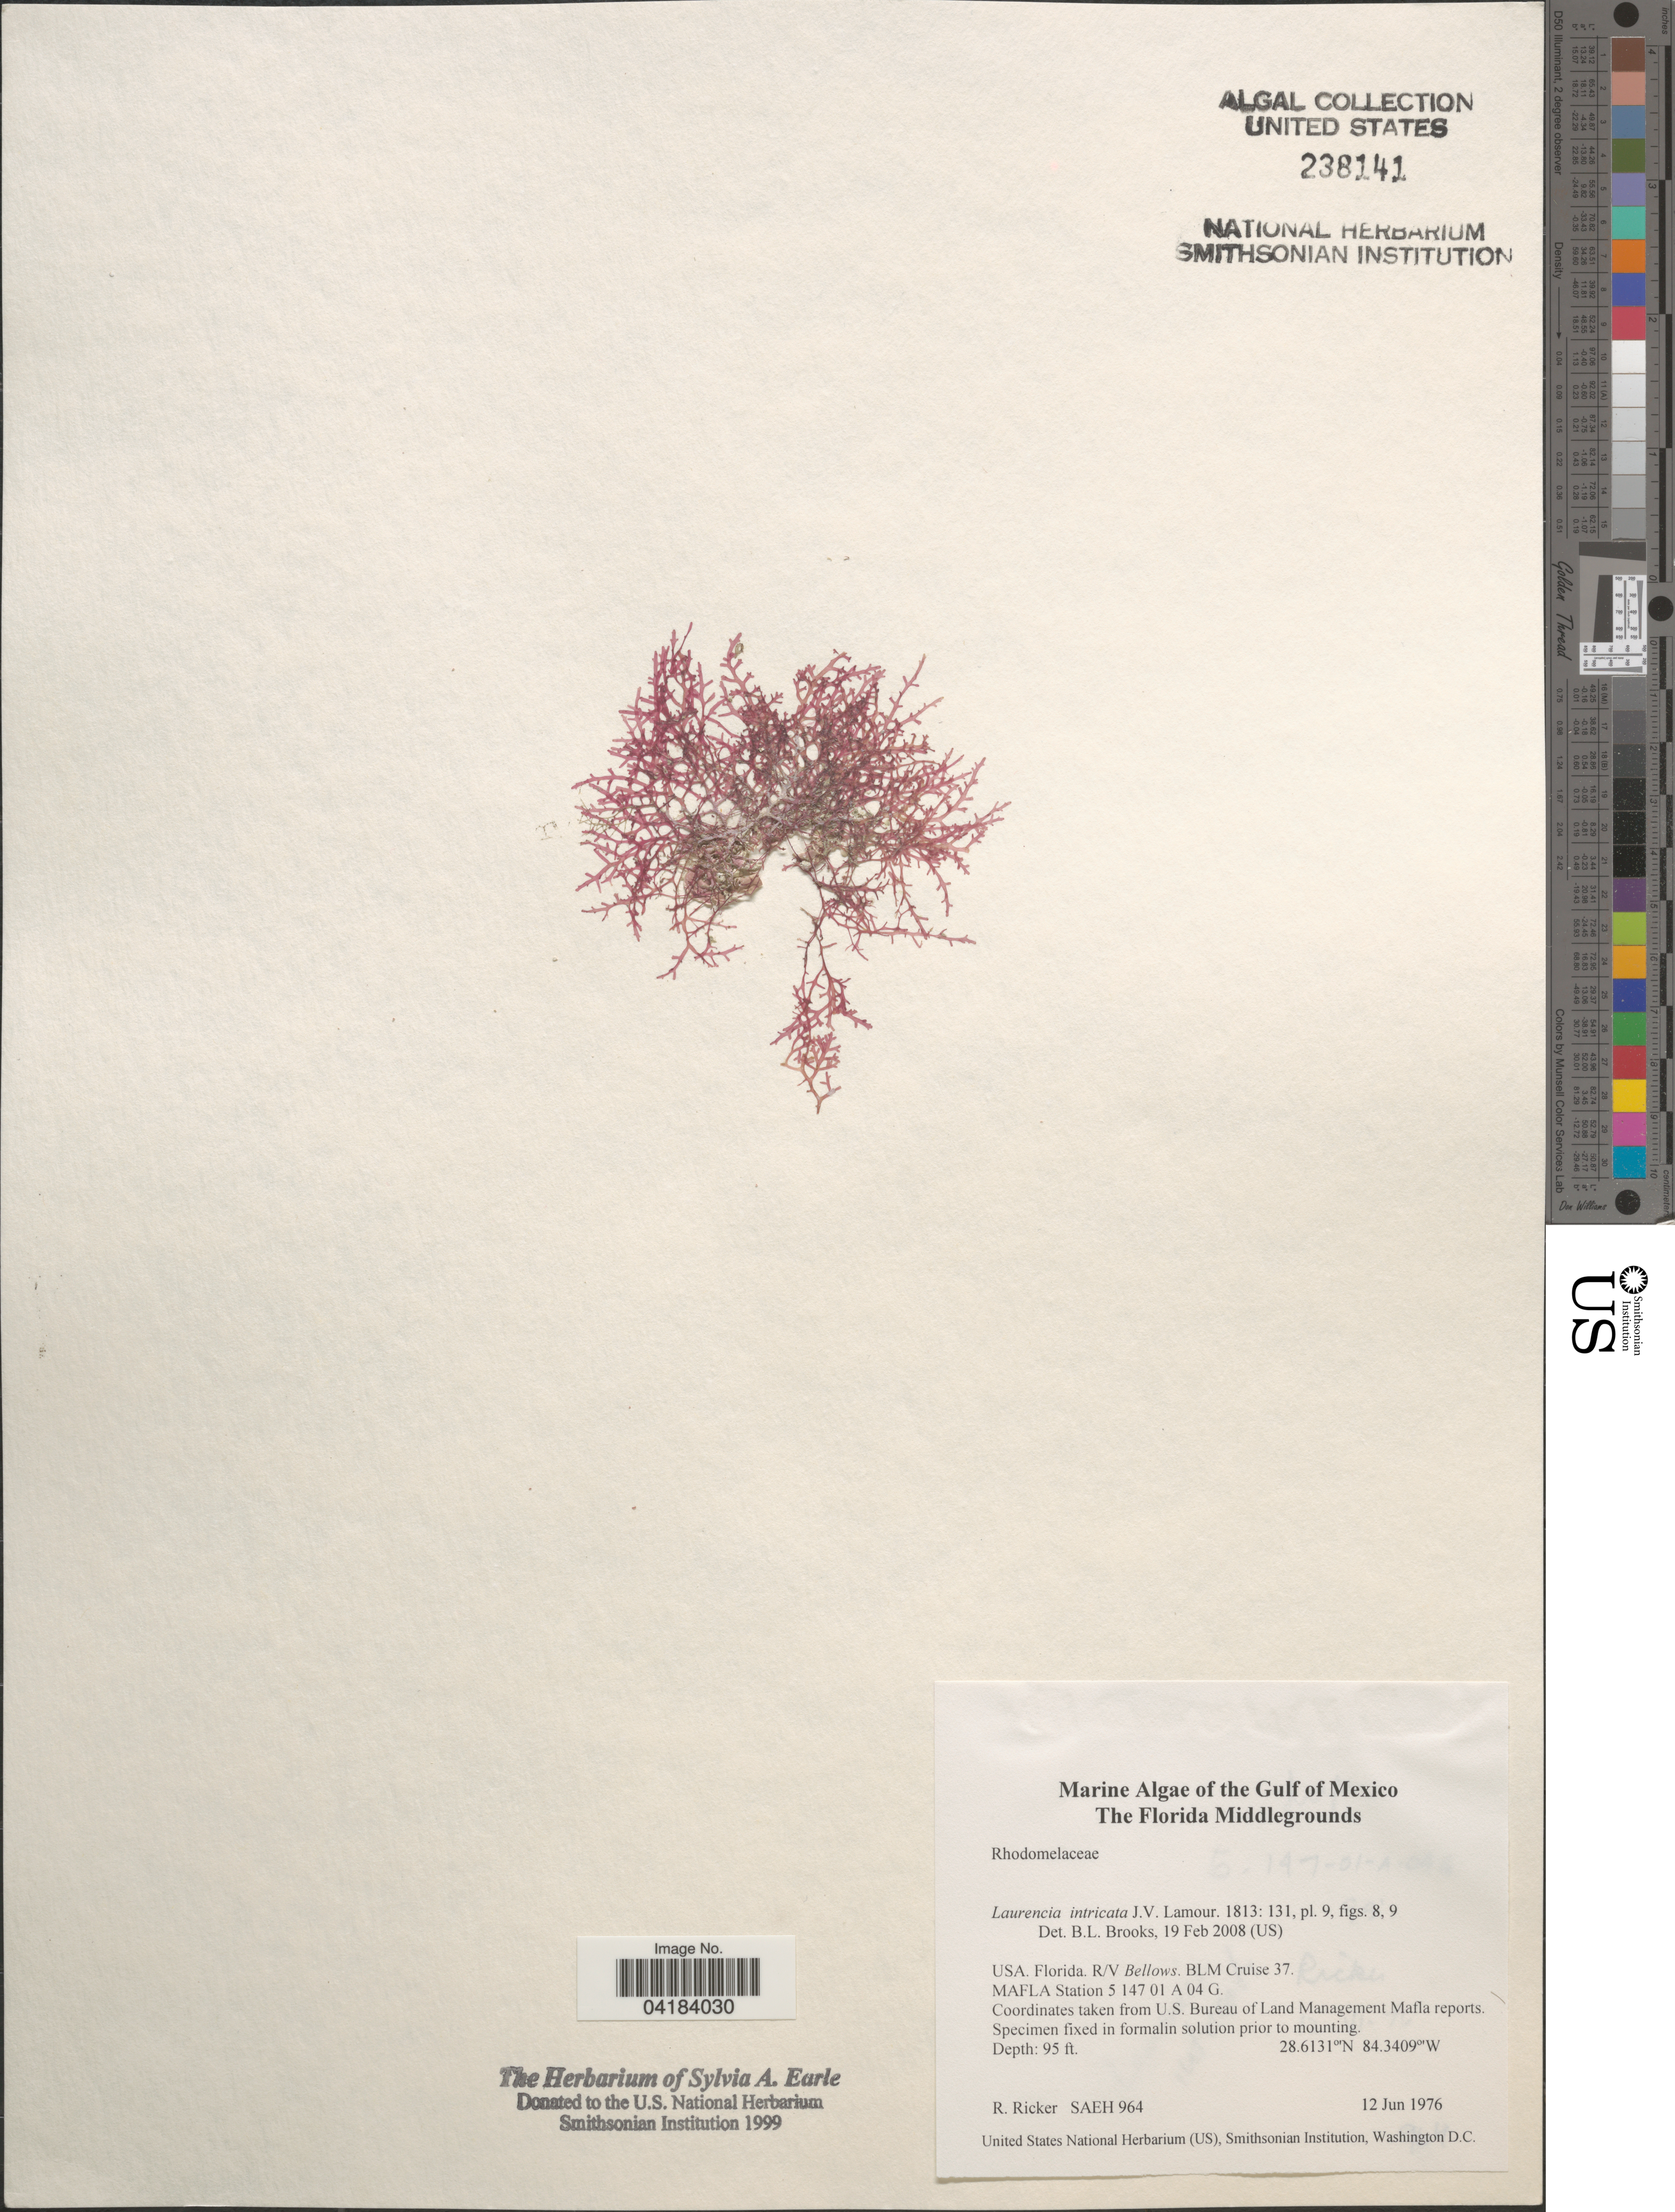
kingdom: Plantae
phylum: Rhodophyta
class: Florideophyceae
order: Ceramiales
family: Rhodomelaceae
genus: Laurencia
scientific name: Laurencia intricata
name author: J.V.Lamouroux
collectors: R. Ricker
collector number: SAEH1964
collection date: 1976-06-12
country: United States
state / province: Florida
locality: The Gulf of Mexico. The Florida Middlegrounds. R/V Bellows. BLM Cruise 37. MAFLA Station 5 147 01 A 04 G.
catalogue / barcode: US 238141